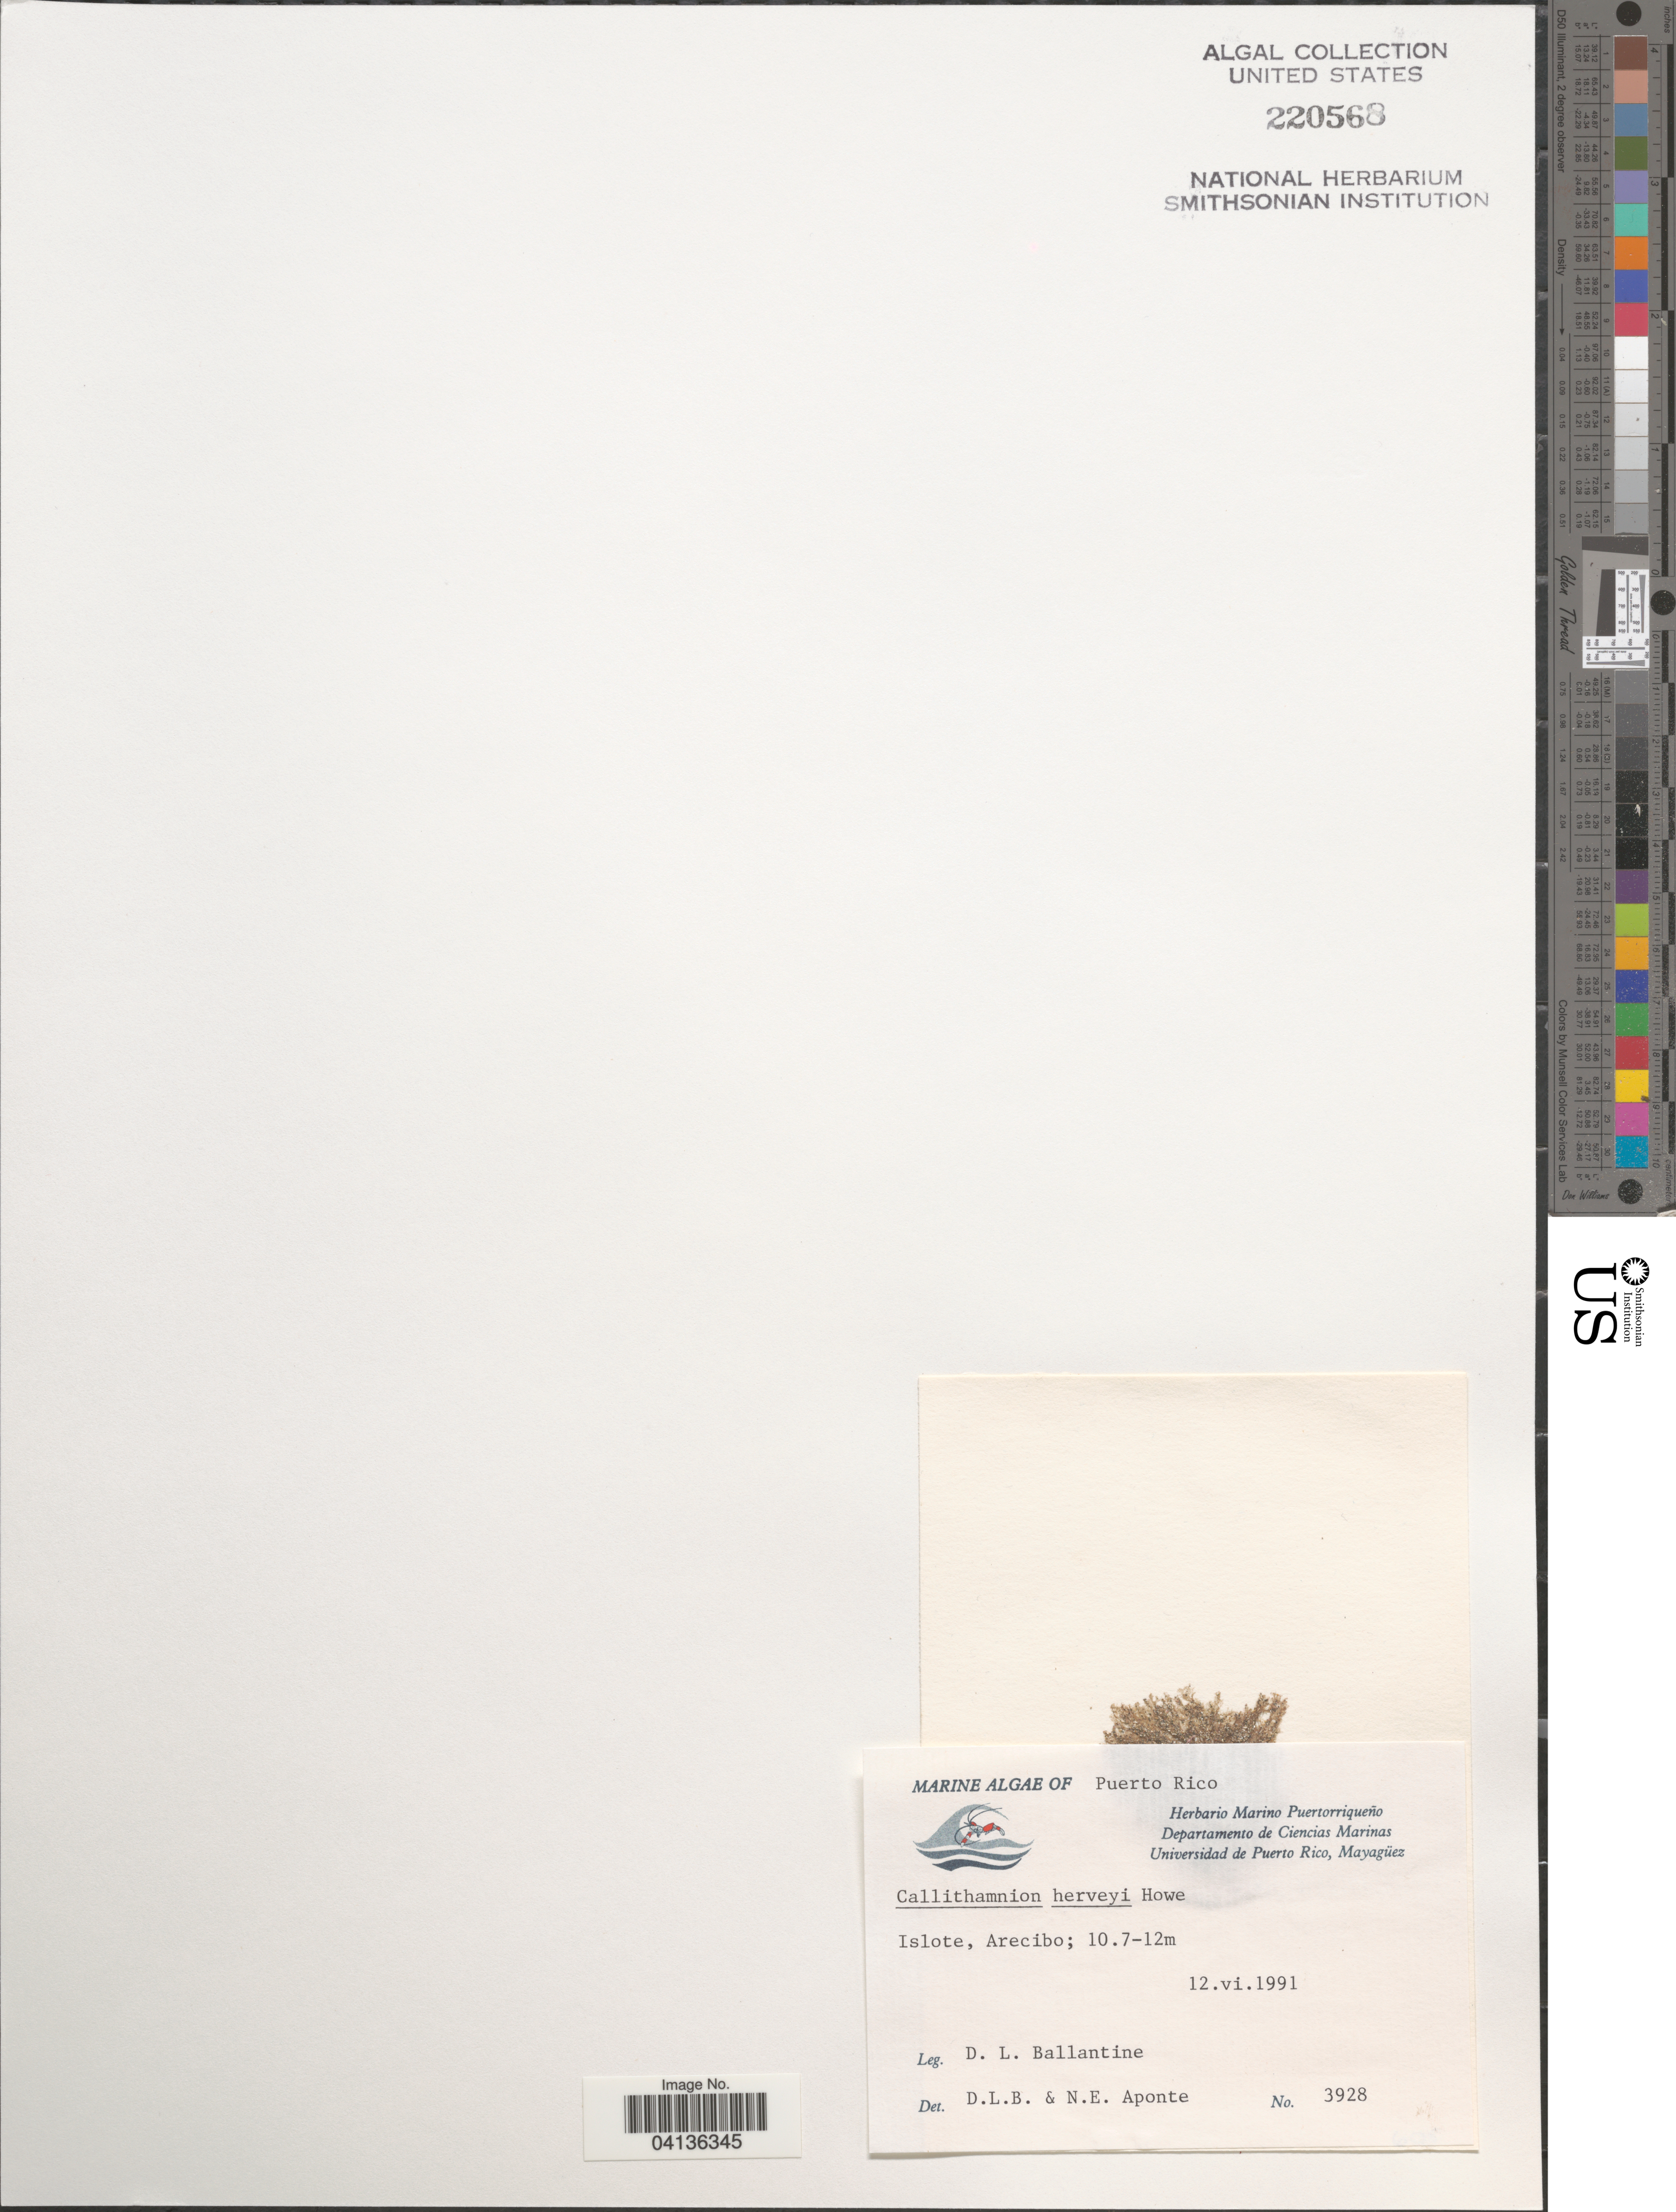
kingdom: Plantae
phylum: Rhodophyta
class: Florideophyceae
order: Ceramiales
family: Callithamniaceae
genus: Aglaothamnion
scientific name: Aglaothamnion herveyi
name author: (M. Howe) N.E.Aponte et al.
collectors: D.L. Ballantine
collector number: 3928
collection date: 1991-06-12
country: Puerto Rico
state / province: Arecibo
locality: Islote.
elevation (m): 10.7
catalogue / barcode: US 220568